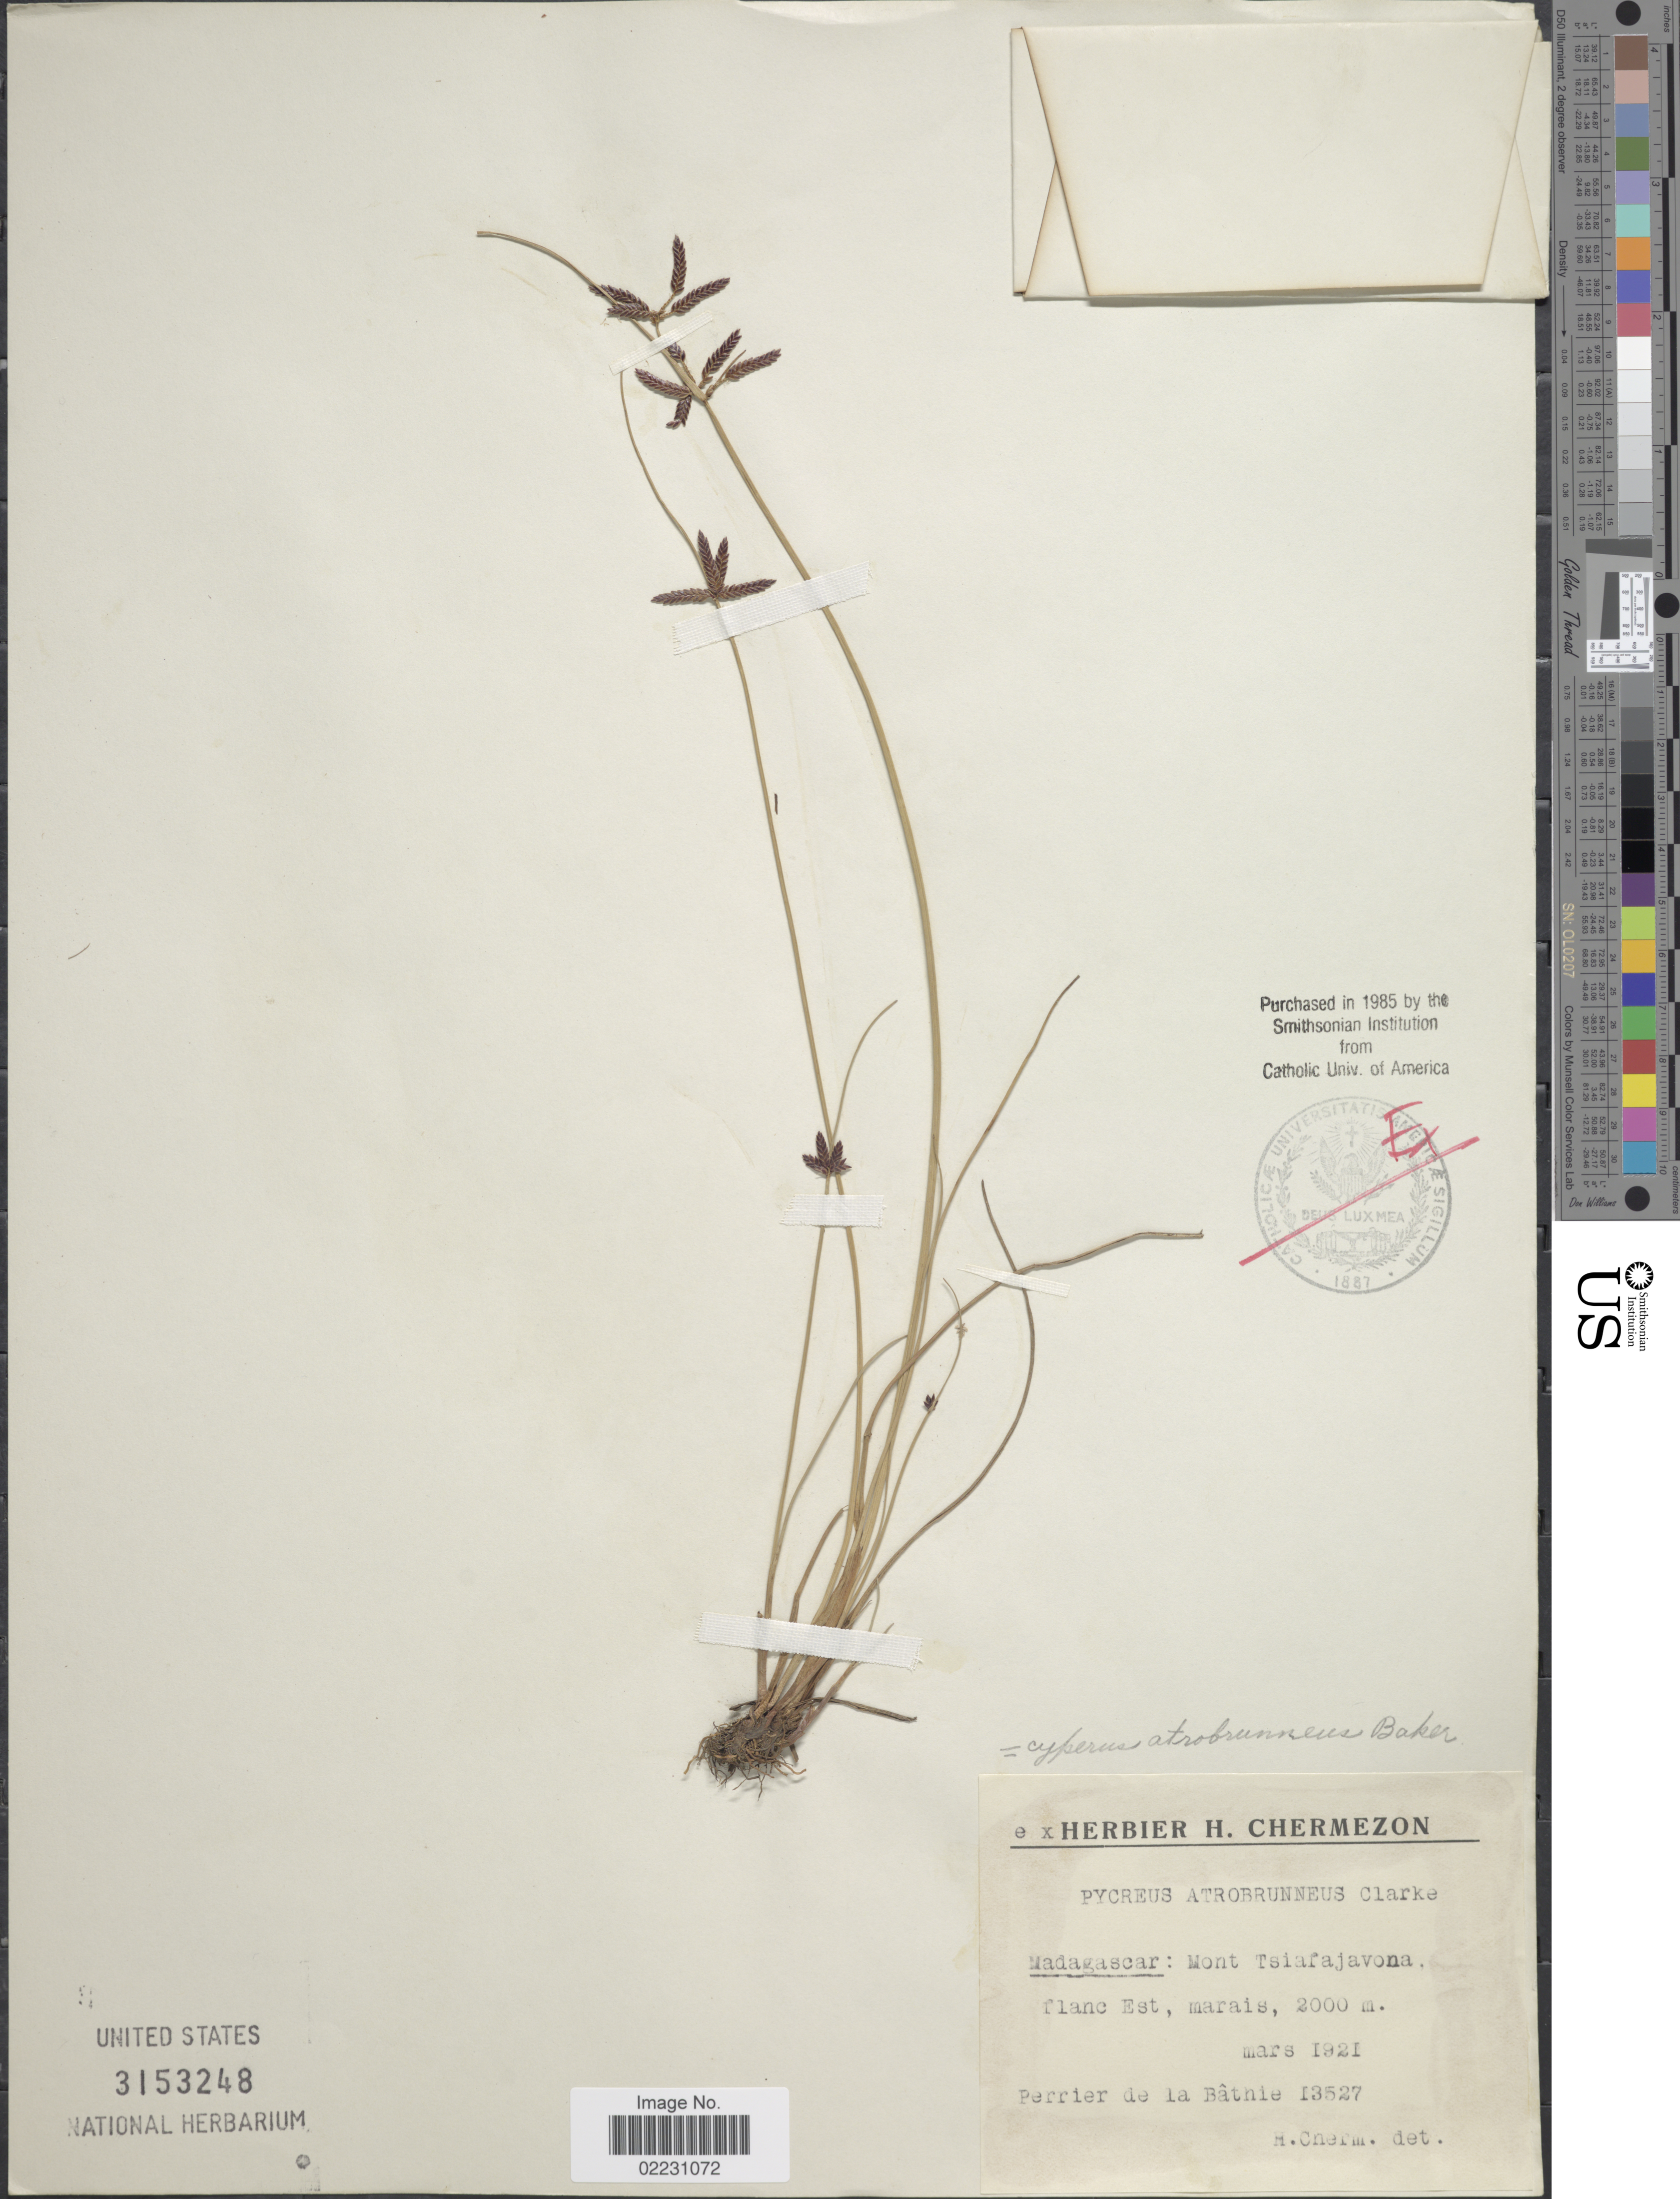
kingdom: Plantae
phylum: Tracheophyta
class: Liliopsida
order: Poales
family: Cyperaceae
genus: Cyperus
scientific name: Cyperus atrobrunneus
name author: Baker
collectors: Perrier de la Bâthie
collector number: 13527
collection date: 1921-03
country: Madagascar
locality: Mont Tsiafajavona, flanc Est, marais.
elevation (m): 2000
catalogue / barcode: US 3153248